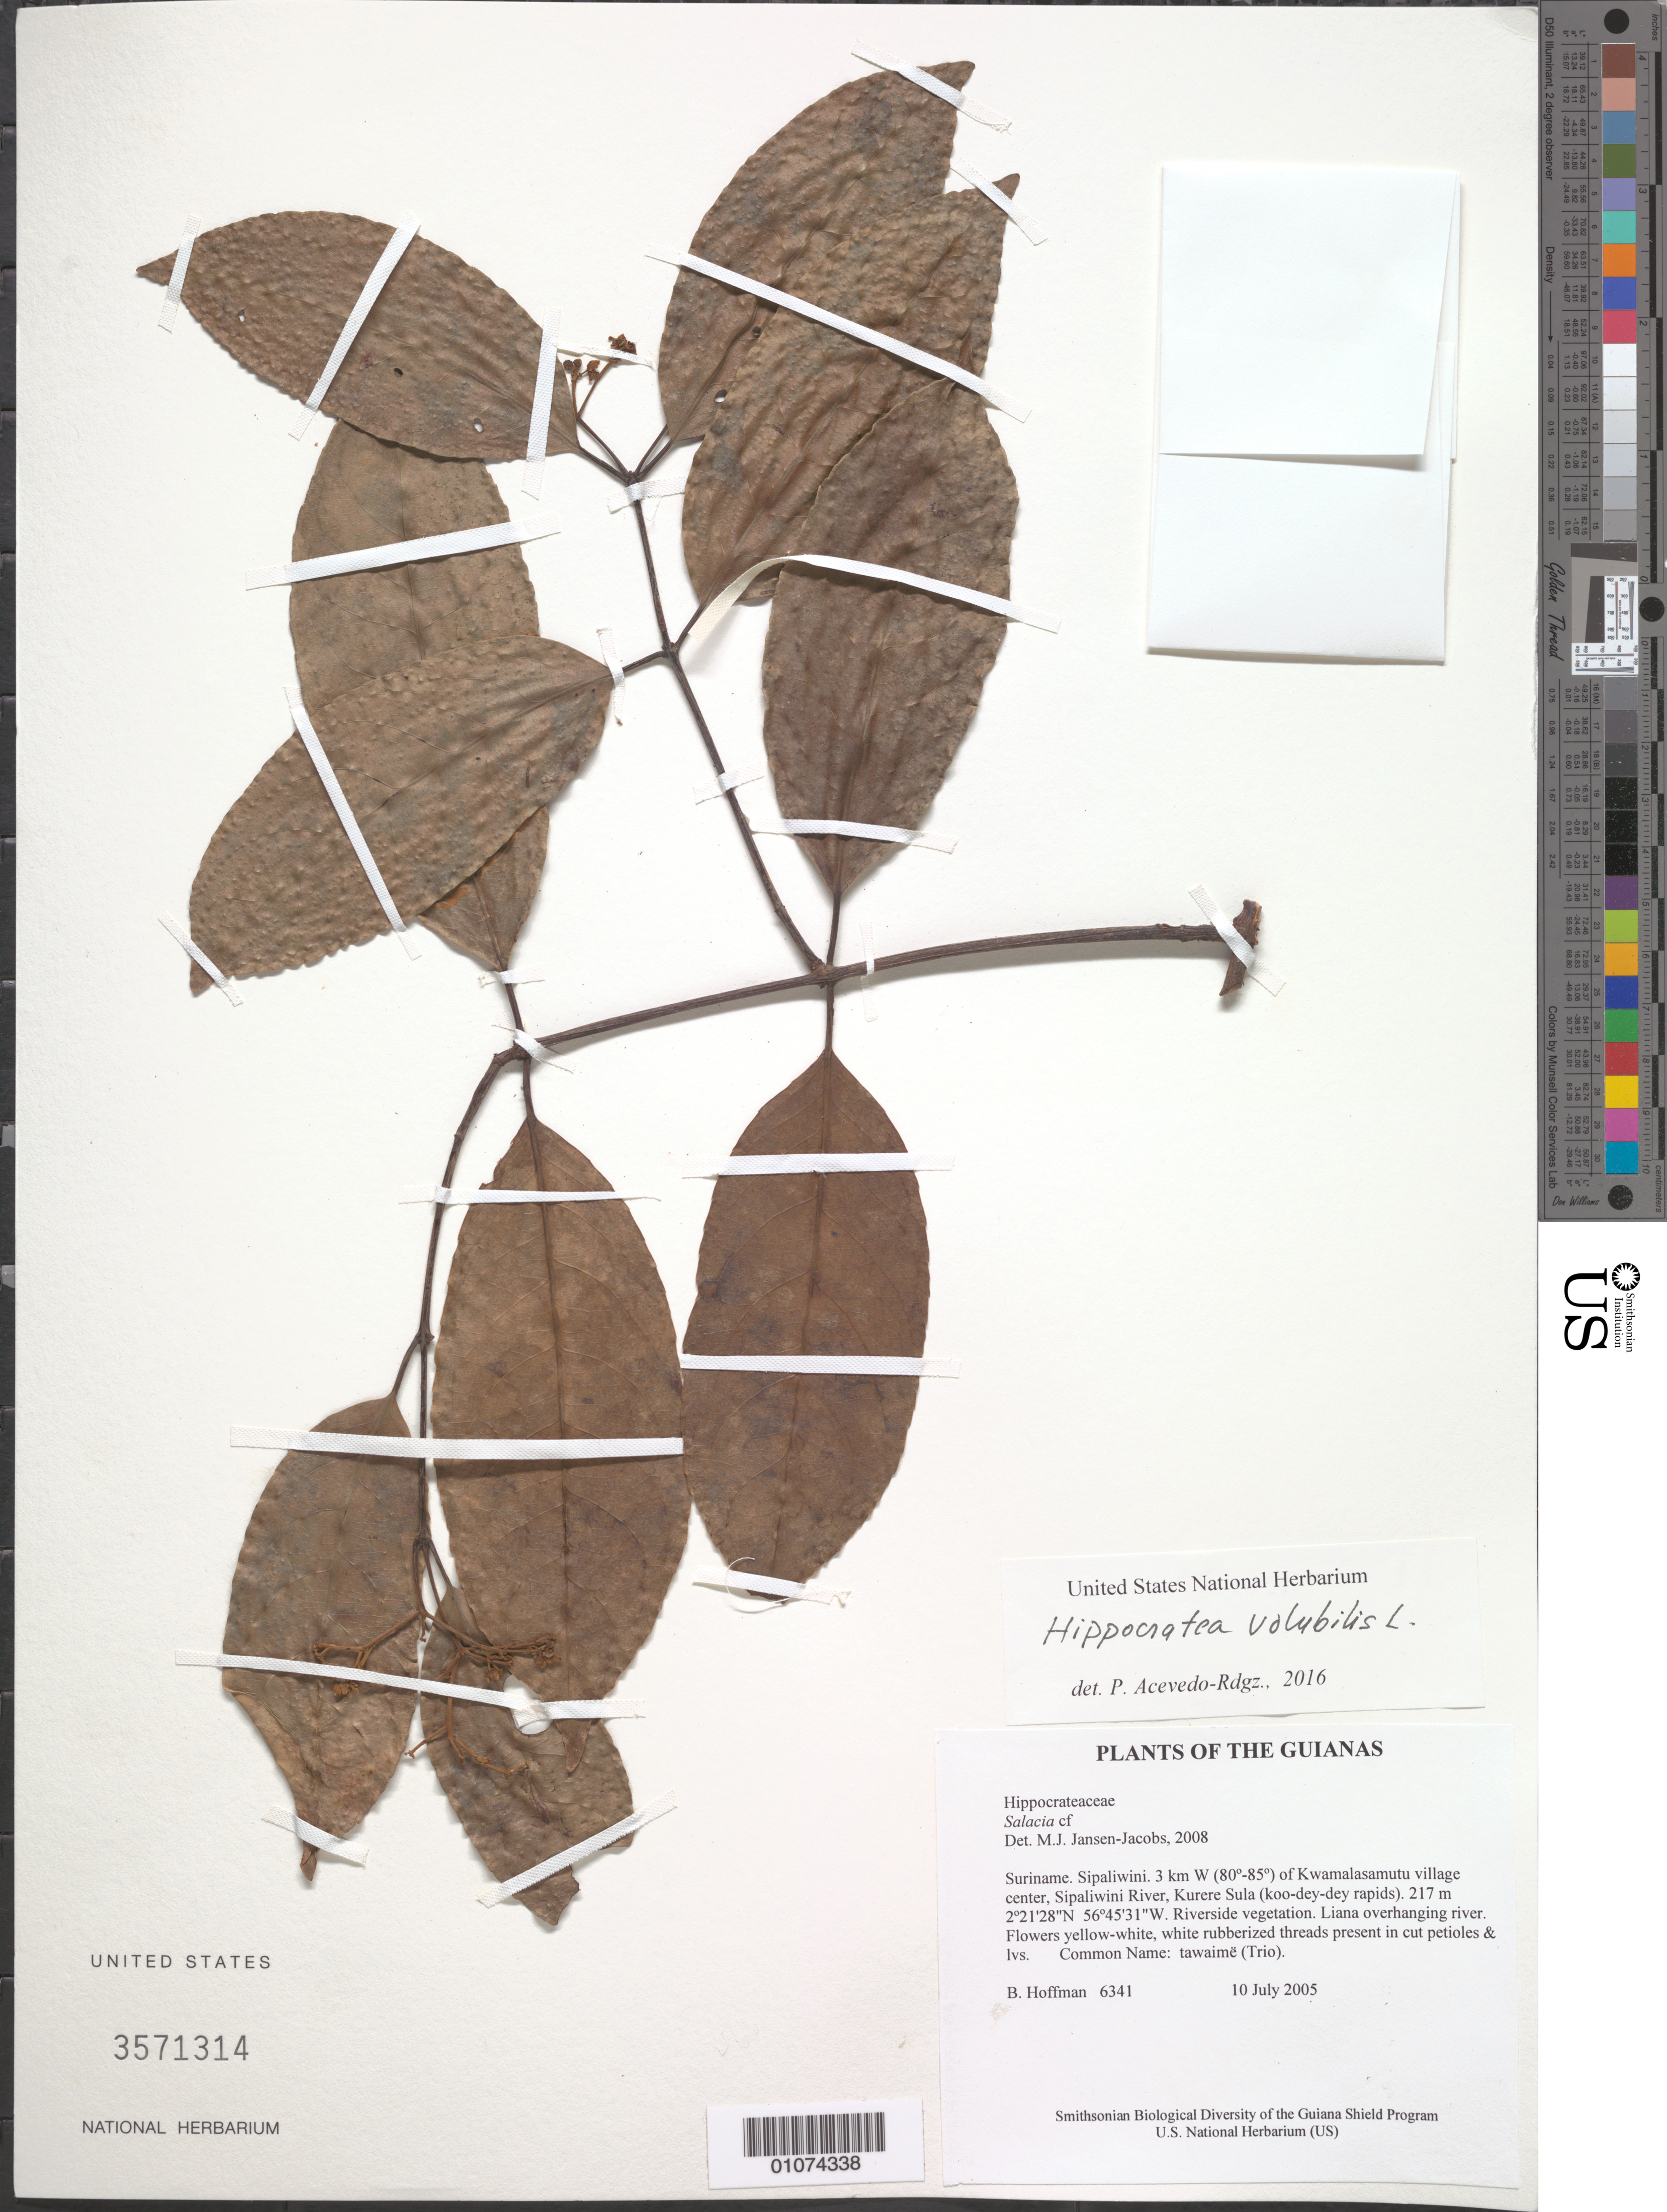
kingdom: Plantae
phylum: Tracheophyta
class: Magnoliopsida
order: Celastrales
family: Celastraceae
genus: Hippocratea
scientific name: Hippocratea volubilis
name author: L.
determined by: Acevedo-Rodríguez, P., (BOT), Smithsonian Institution - National Museum of Natural History (UNITED STATES)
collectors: B. Hoffman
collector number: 6341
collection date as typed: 10 July 2005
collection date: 2005-07-10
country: Suriname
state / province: Sipaliwini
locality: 3 km W (80º-85º) of Kwamalasamutu village center, Sipaliwini River, Kurere Sula (koo-dey-dey rapids)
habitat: Riverside vegetation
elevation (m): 217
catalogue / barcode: US 3571314